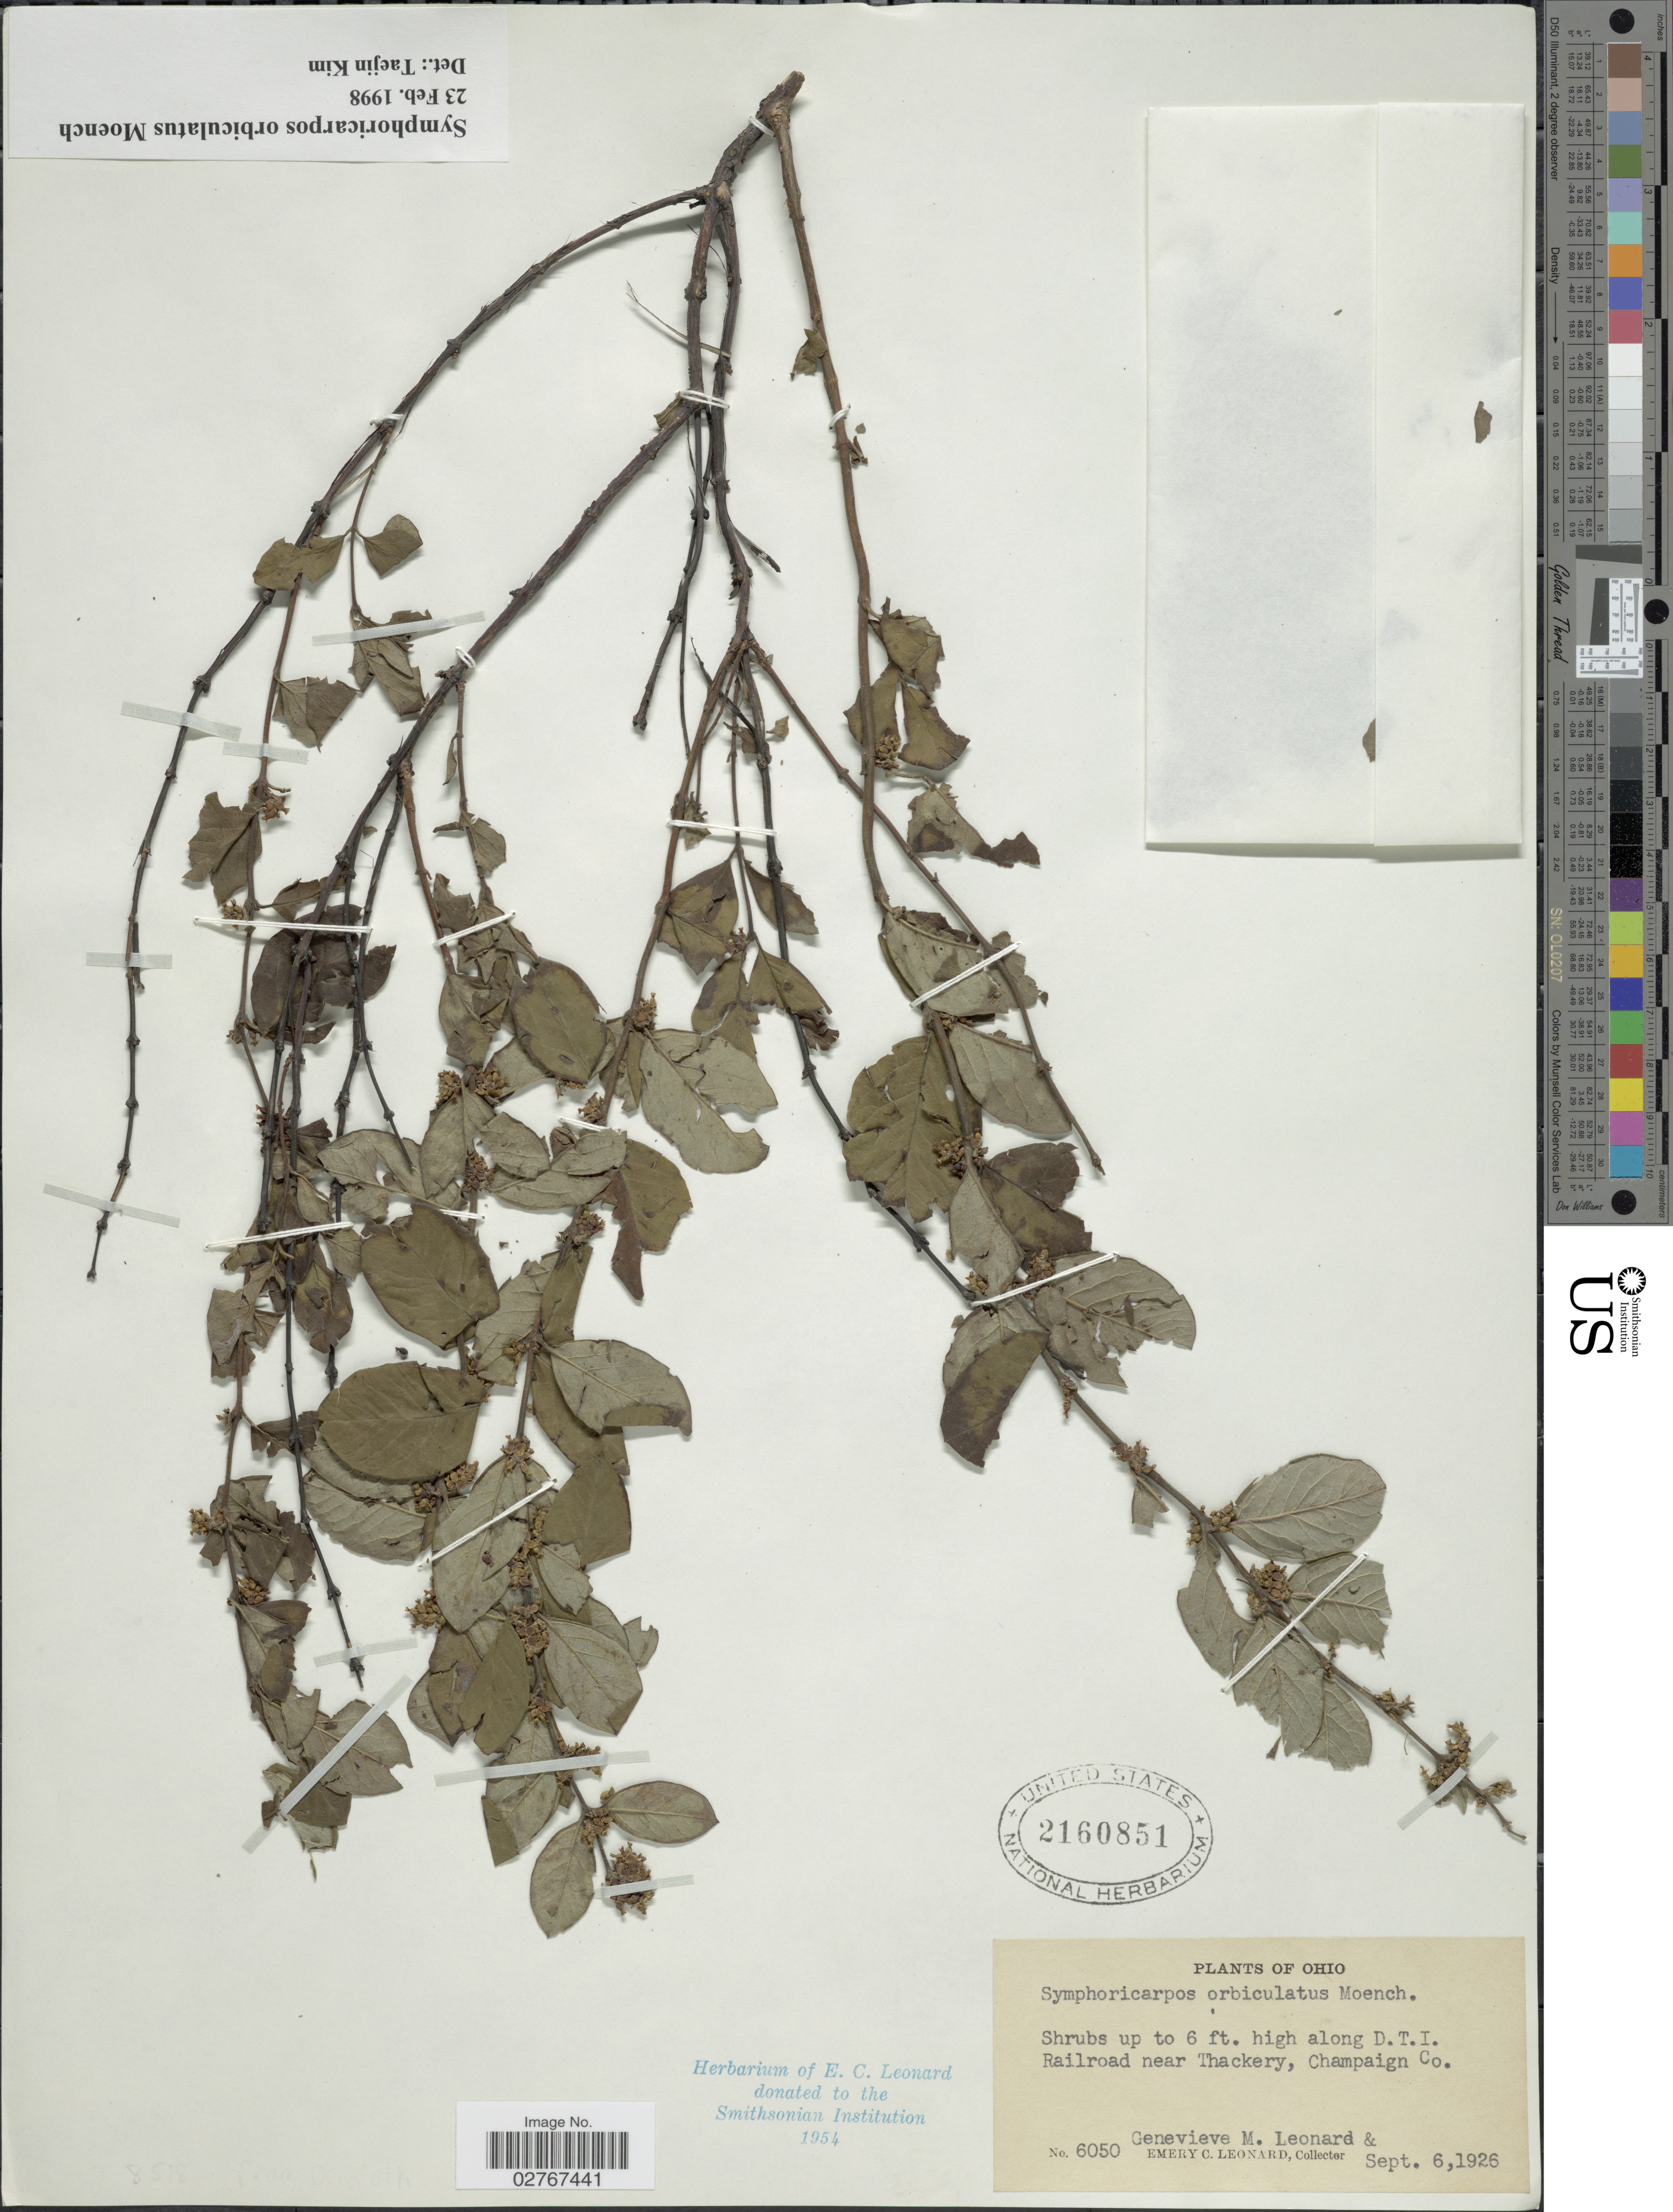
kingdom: Plantae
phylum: Tracheophyta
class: Magnoliopsida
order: Dipsacales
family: Caprifoliaceae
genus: Symphoricarpos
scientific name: Symphoricarpos orbiculatus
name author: Moench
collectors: G. M. Leonard & E. C. Leonard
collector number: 6050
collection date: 1926-09-06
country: United States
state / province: Ohio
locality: Along D.T.I. Railroad near Thackery, Champaign Co.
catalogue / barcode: US 2160851